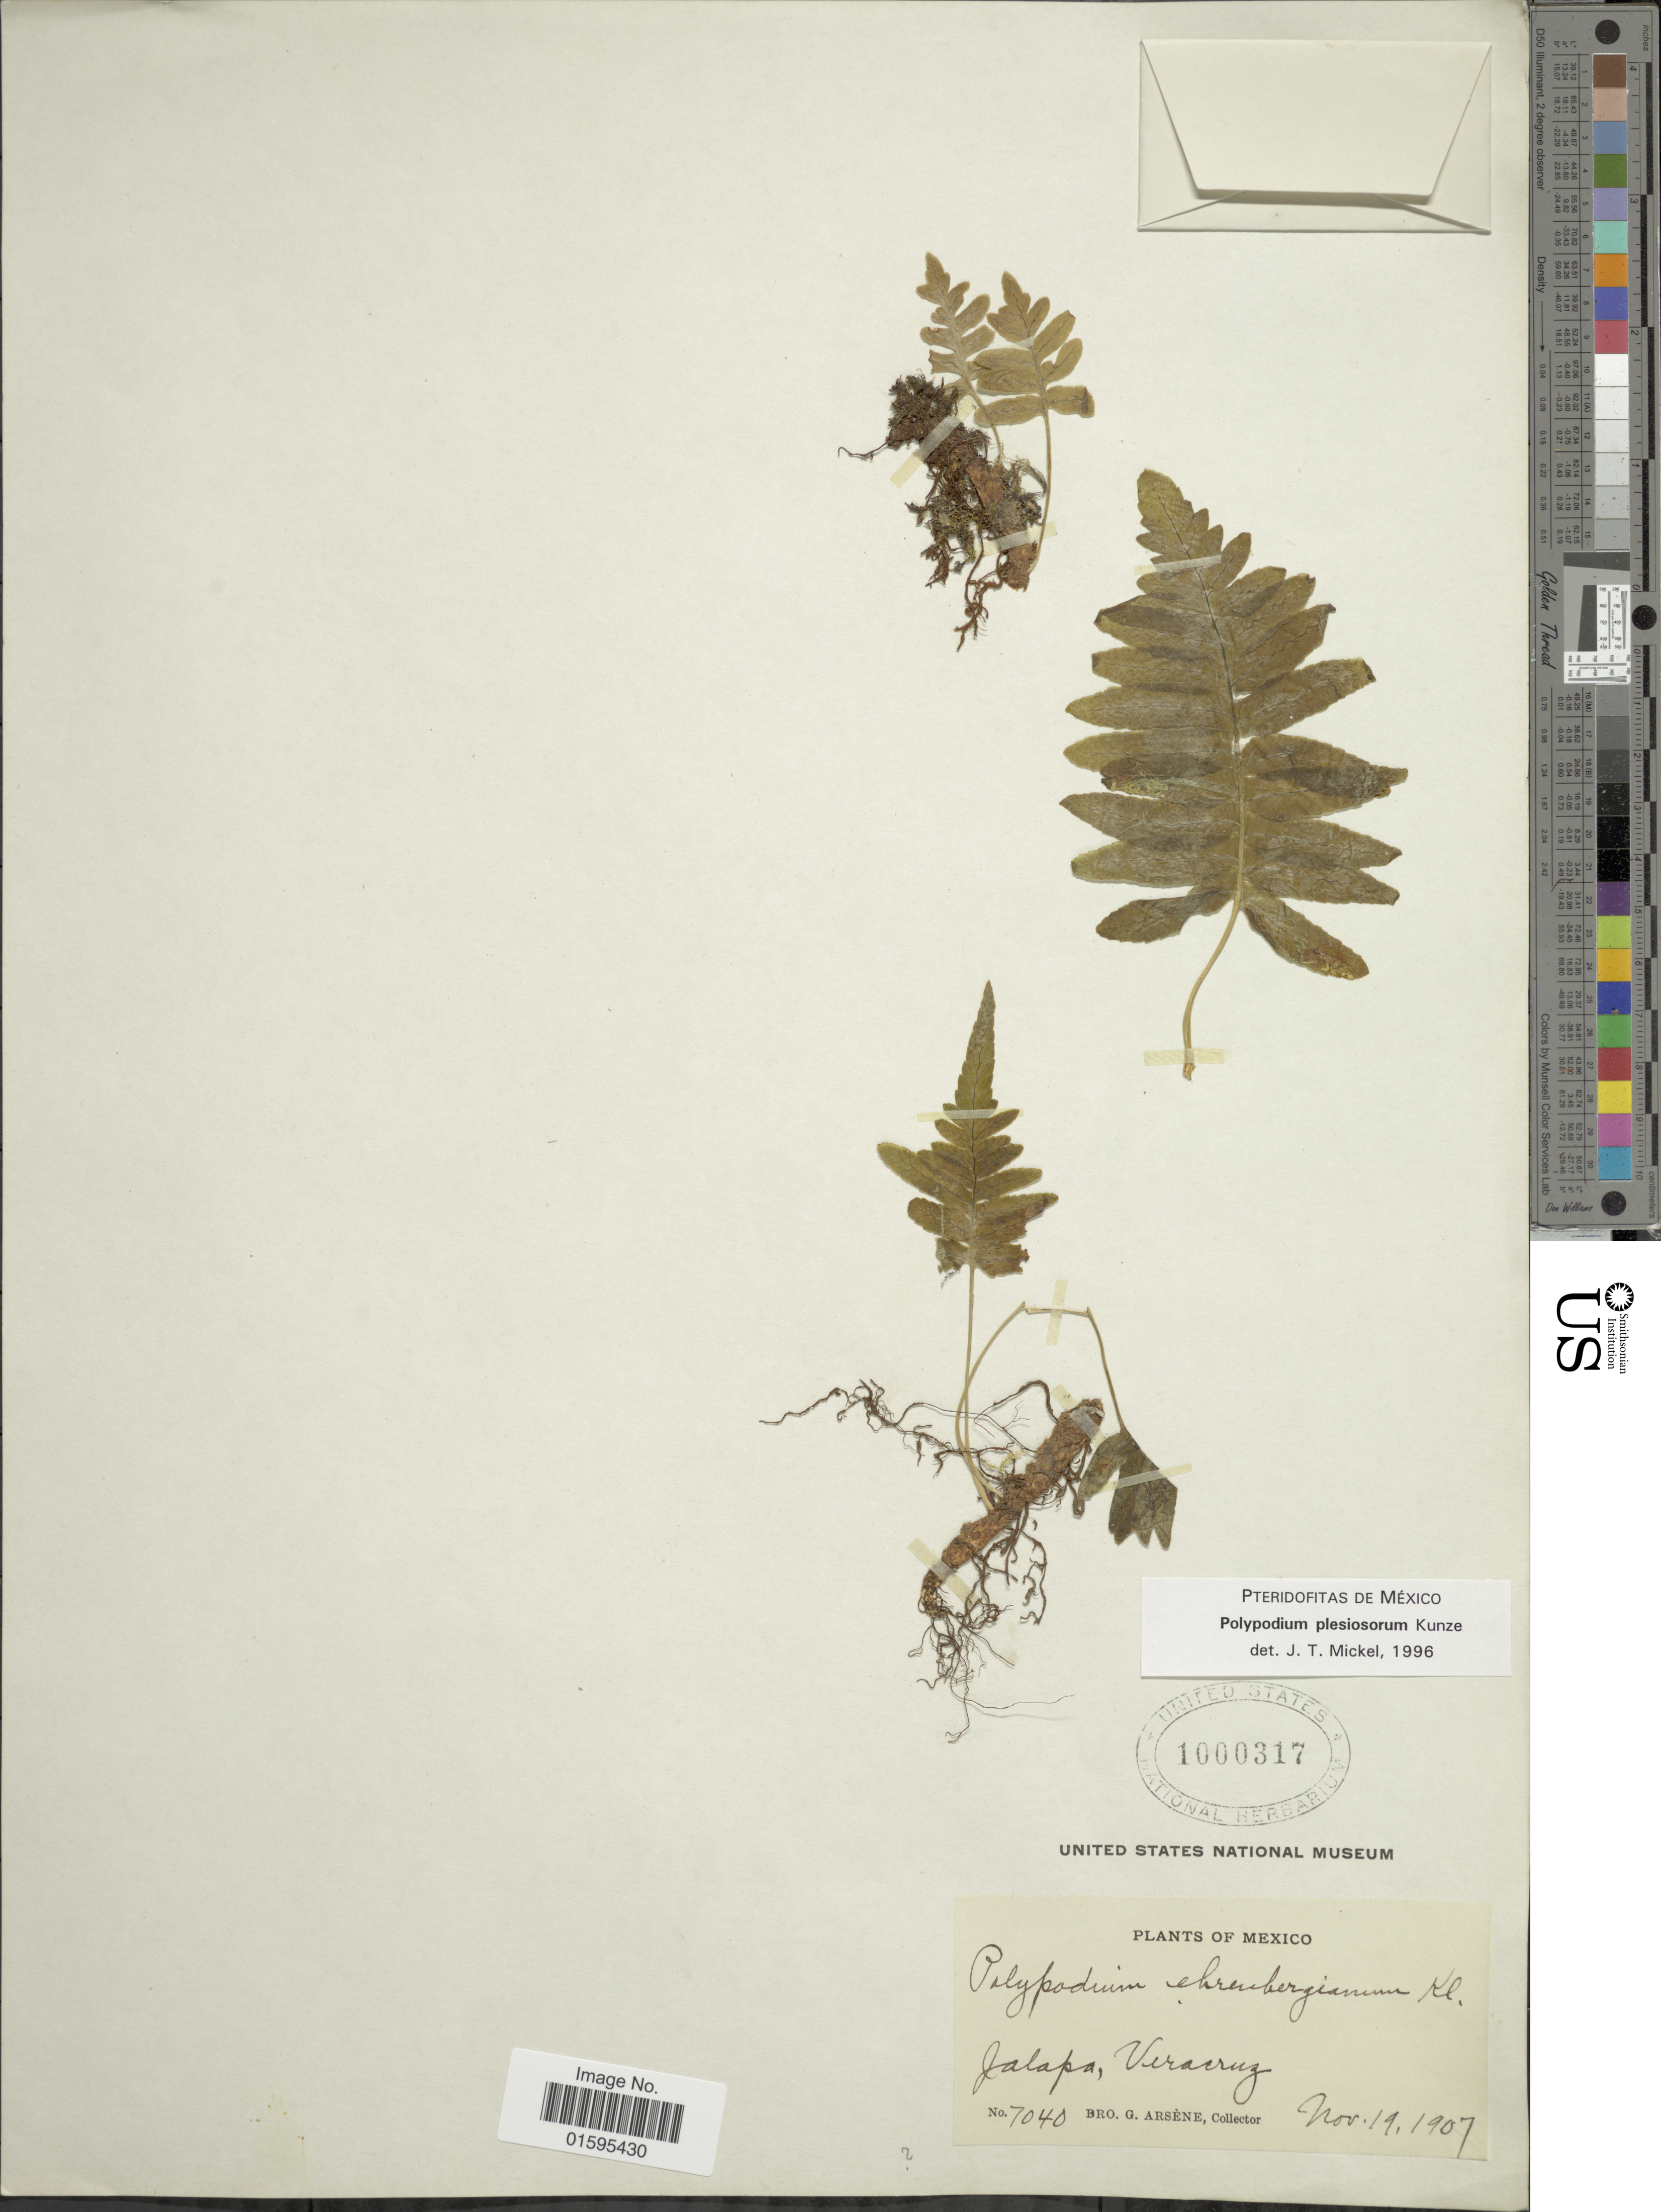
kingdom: Plantae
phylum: Tracheophyta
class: Polypodiopsida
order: Polypodiales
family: Polypodiaceae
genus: Polypodium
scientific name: Polypodium plesiosorum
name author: Kunze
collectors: Bro. G. Arsène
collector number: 7040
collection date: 1907-11-19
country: Mexico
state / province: Veracruz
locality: Jalapa, Veracruz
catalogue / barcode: US 1000317